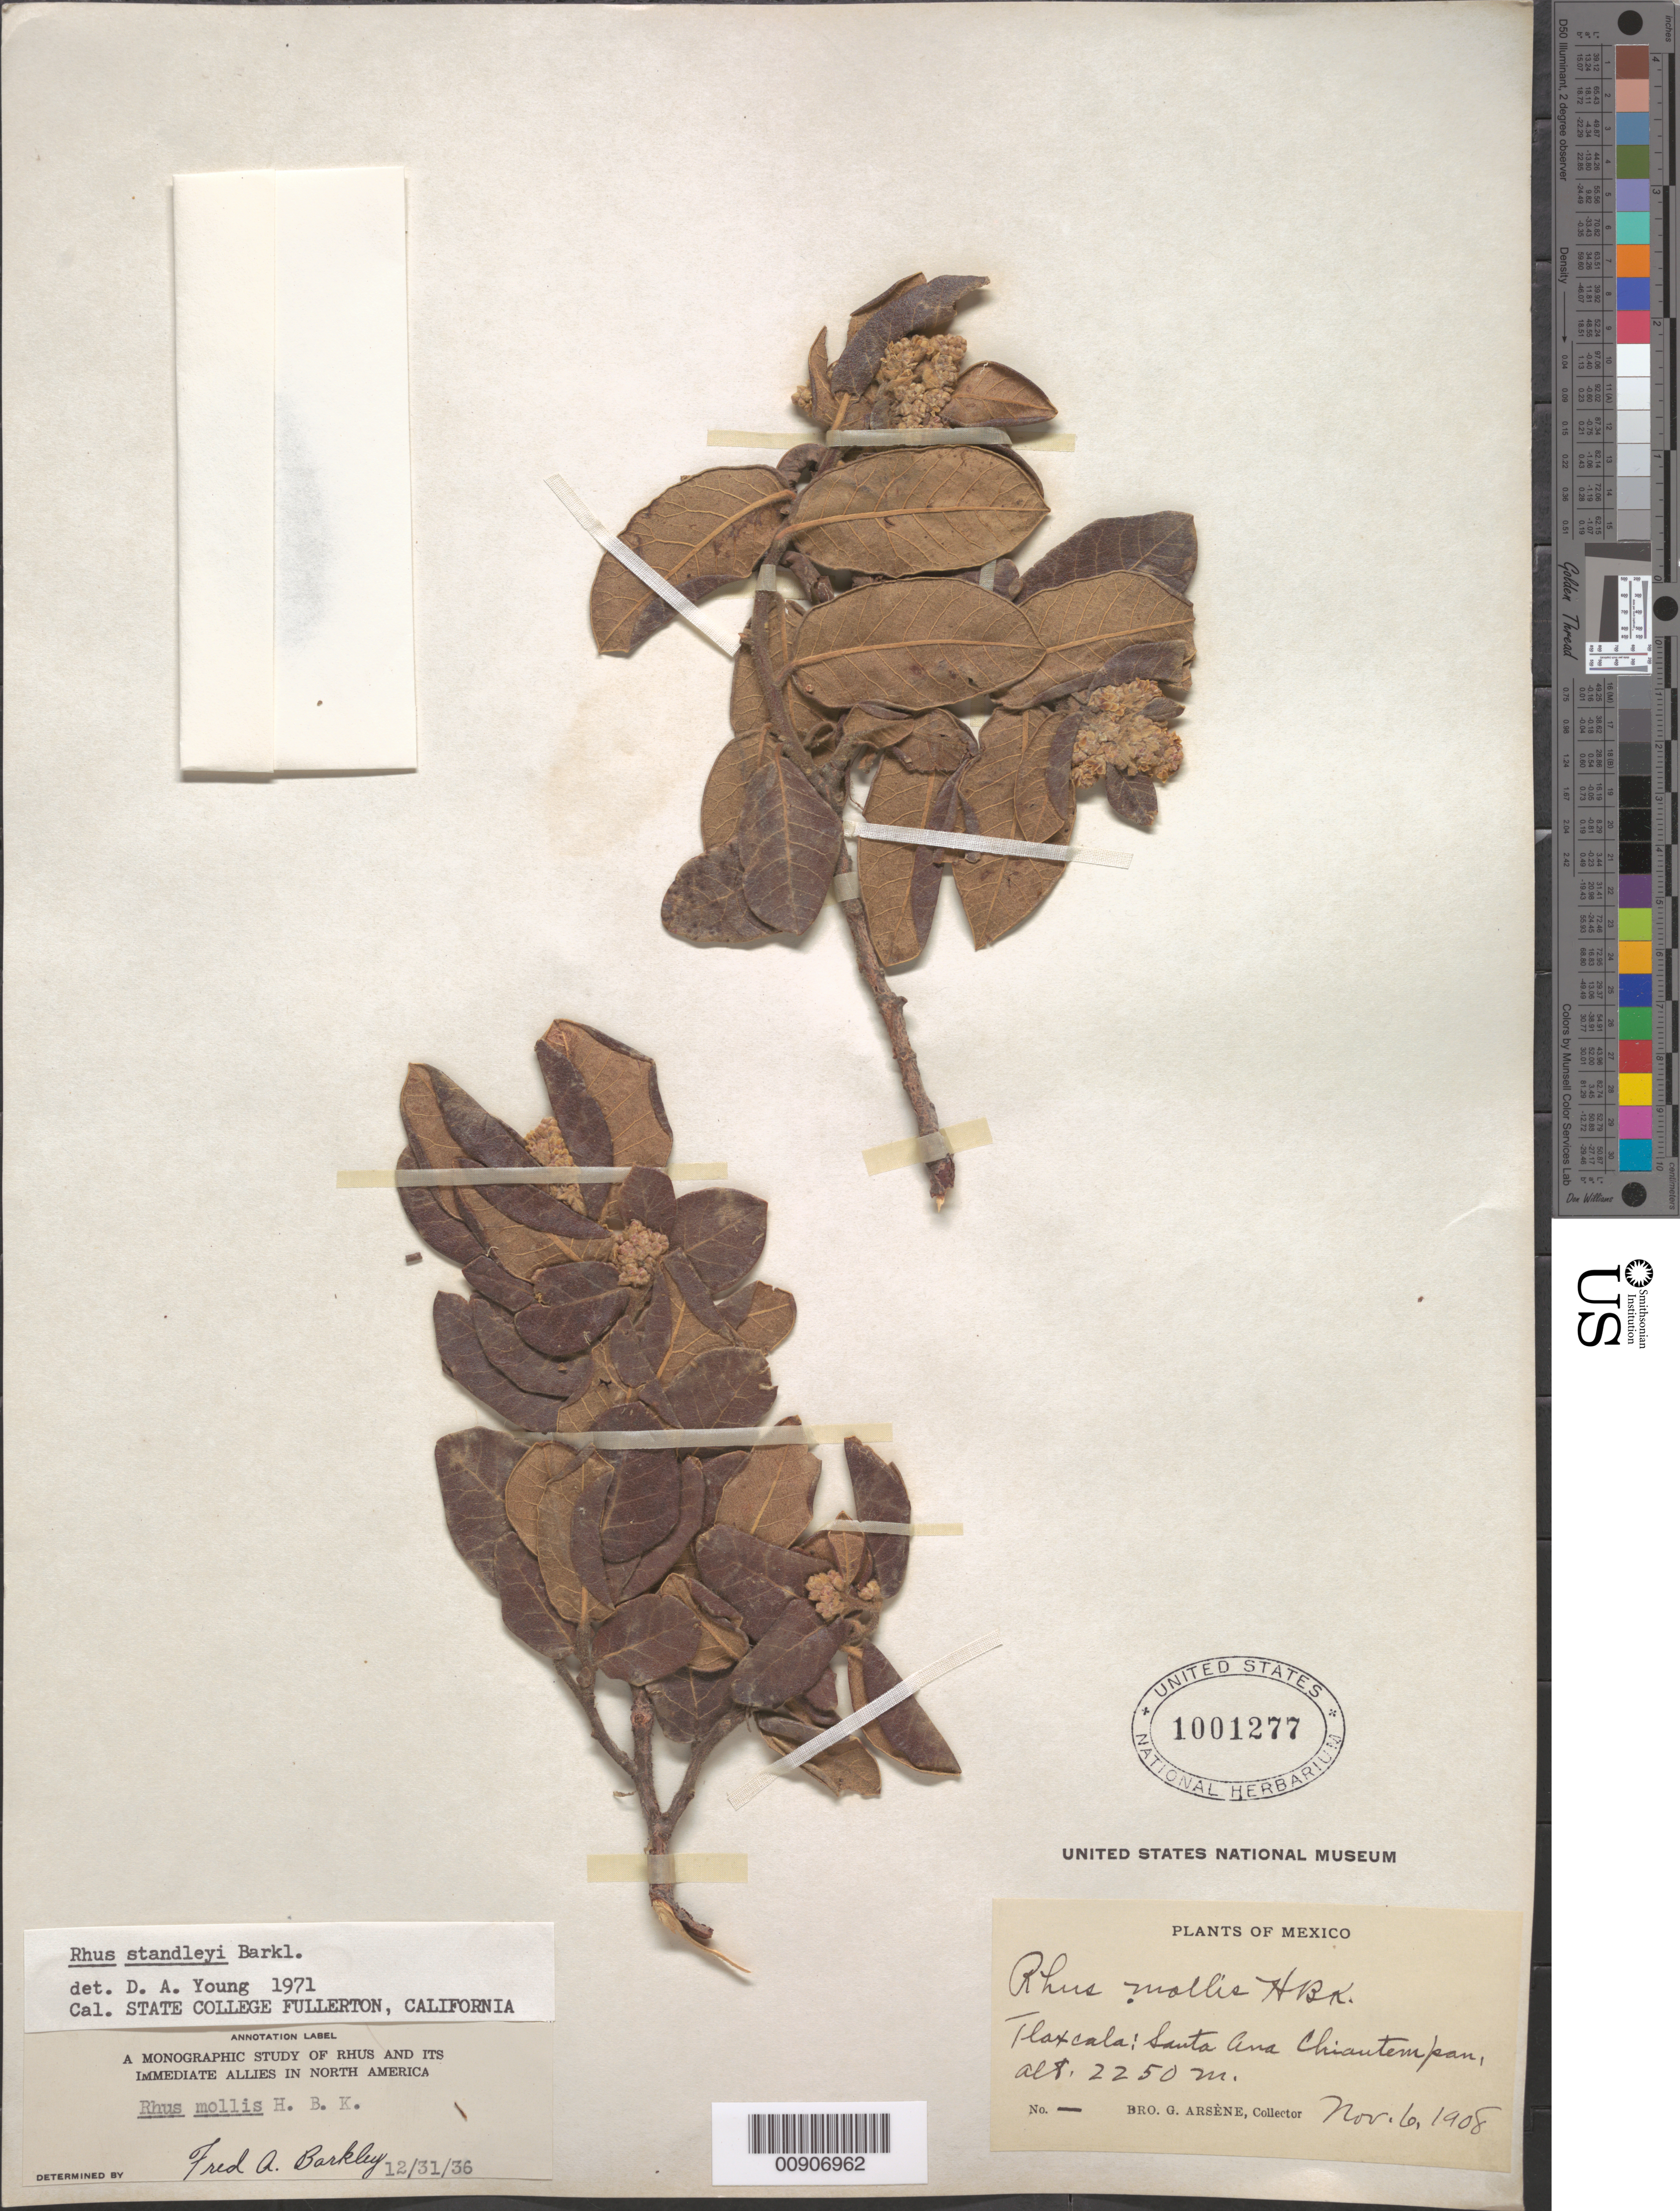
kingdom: Plantae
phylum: Tracheophyta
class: Magnoliopsida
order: Sapindales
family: Anacardiaceae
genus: Rhus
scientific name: Rhus standleyi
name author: F.A. Barkley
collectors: Bro. G. Arsène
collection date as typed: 06 Nov 1908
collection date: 1908-11-06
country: Mexico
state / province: Tlaxcala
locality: Tlaxcala: Santa Ana Chiautempan.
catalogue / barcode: US 1001277